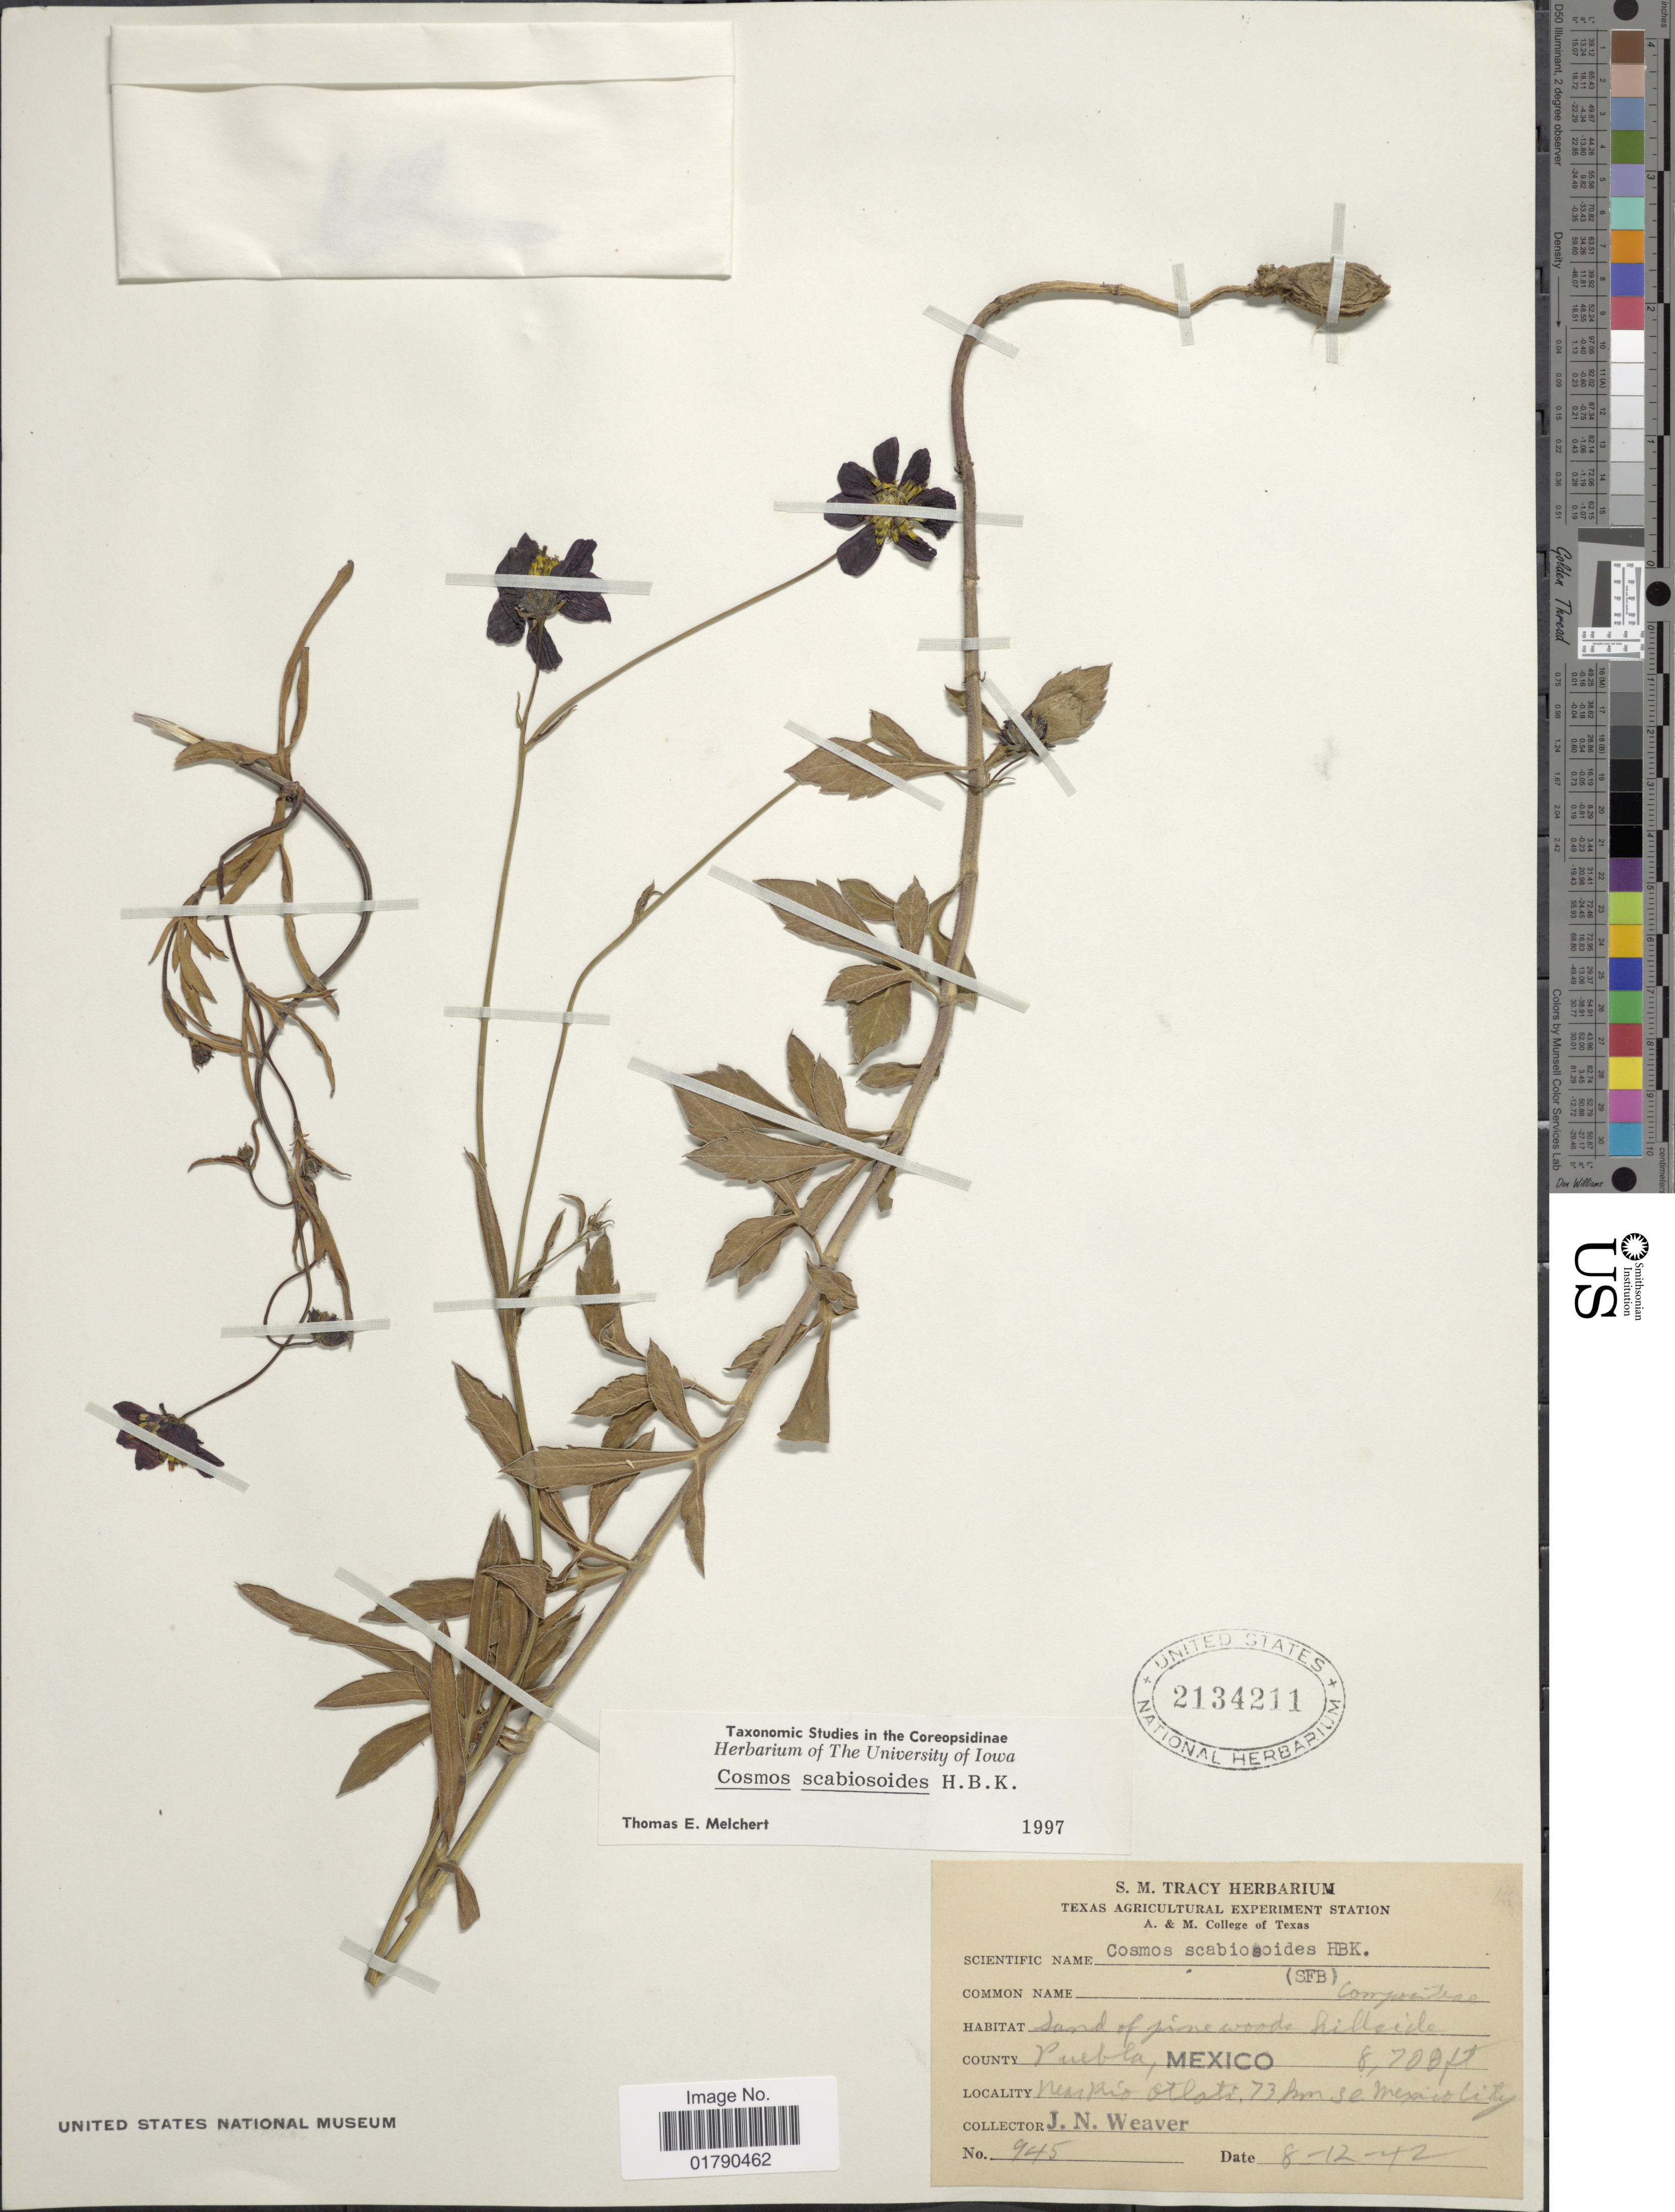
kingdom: Plantae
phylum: Tracheophyta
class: Magnoliopsida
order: Asterales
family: Asteraceae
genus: Cosmos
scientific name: Cosmos scabiosoides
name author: Kunth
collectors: J. N. Weaver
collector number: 945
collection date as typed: Transcribed d/m/y: 8/12/42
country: Mexico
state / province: Puebla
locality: Near Rio Otlati, 73 km SE Mexico City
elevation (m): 2652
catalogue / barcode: US 2134211